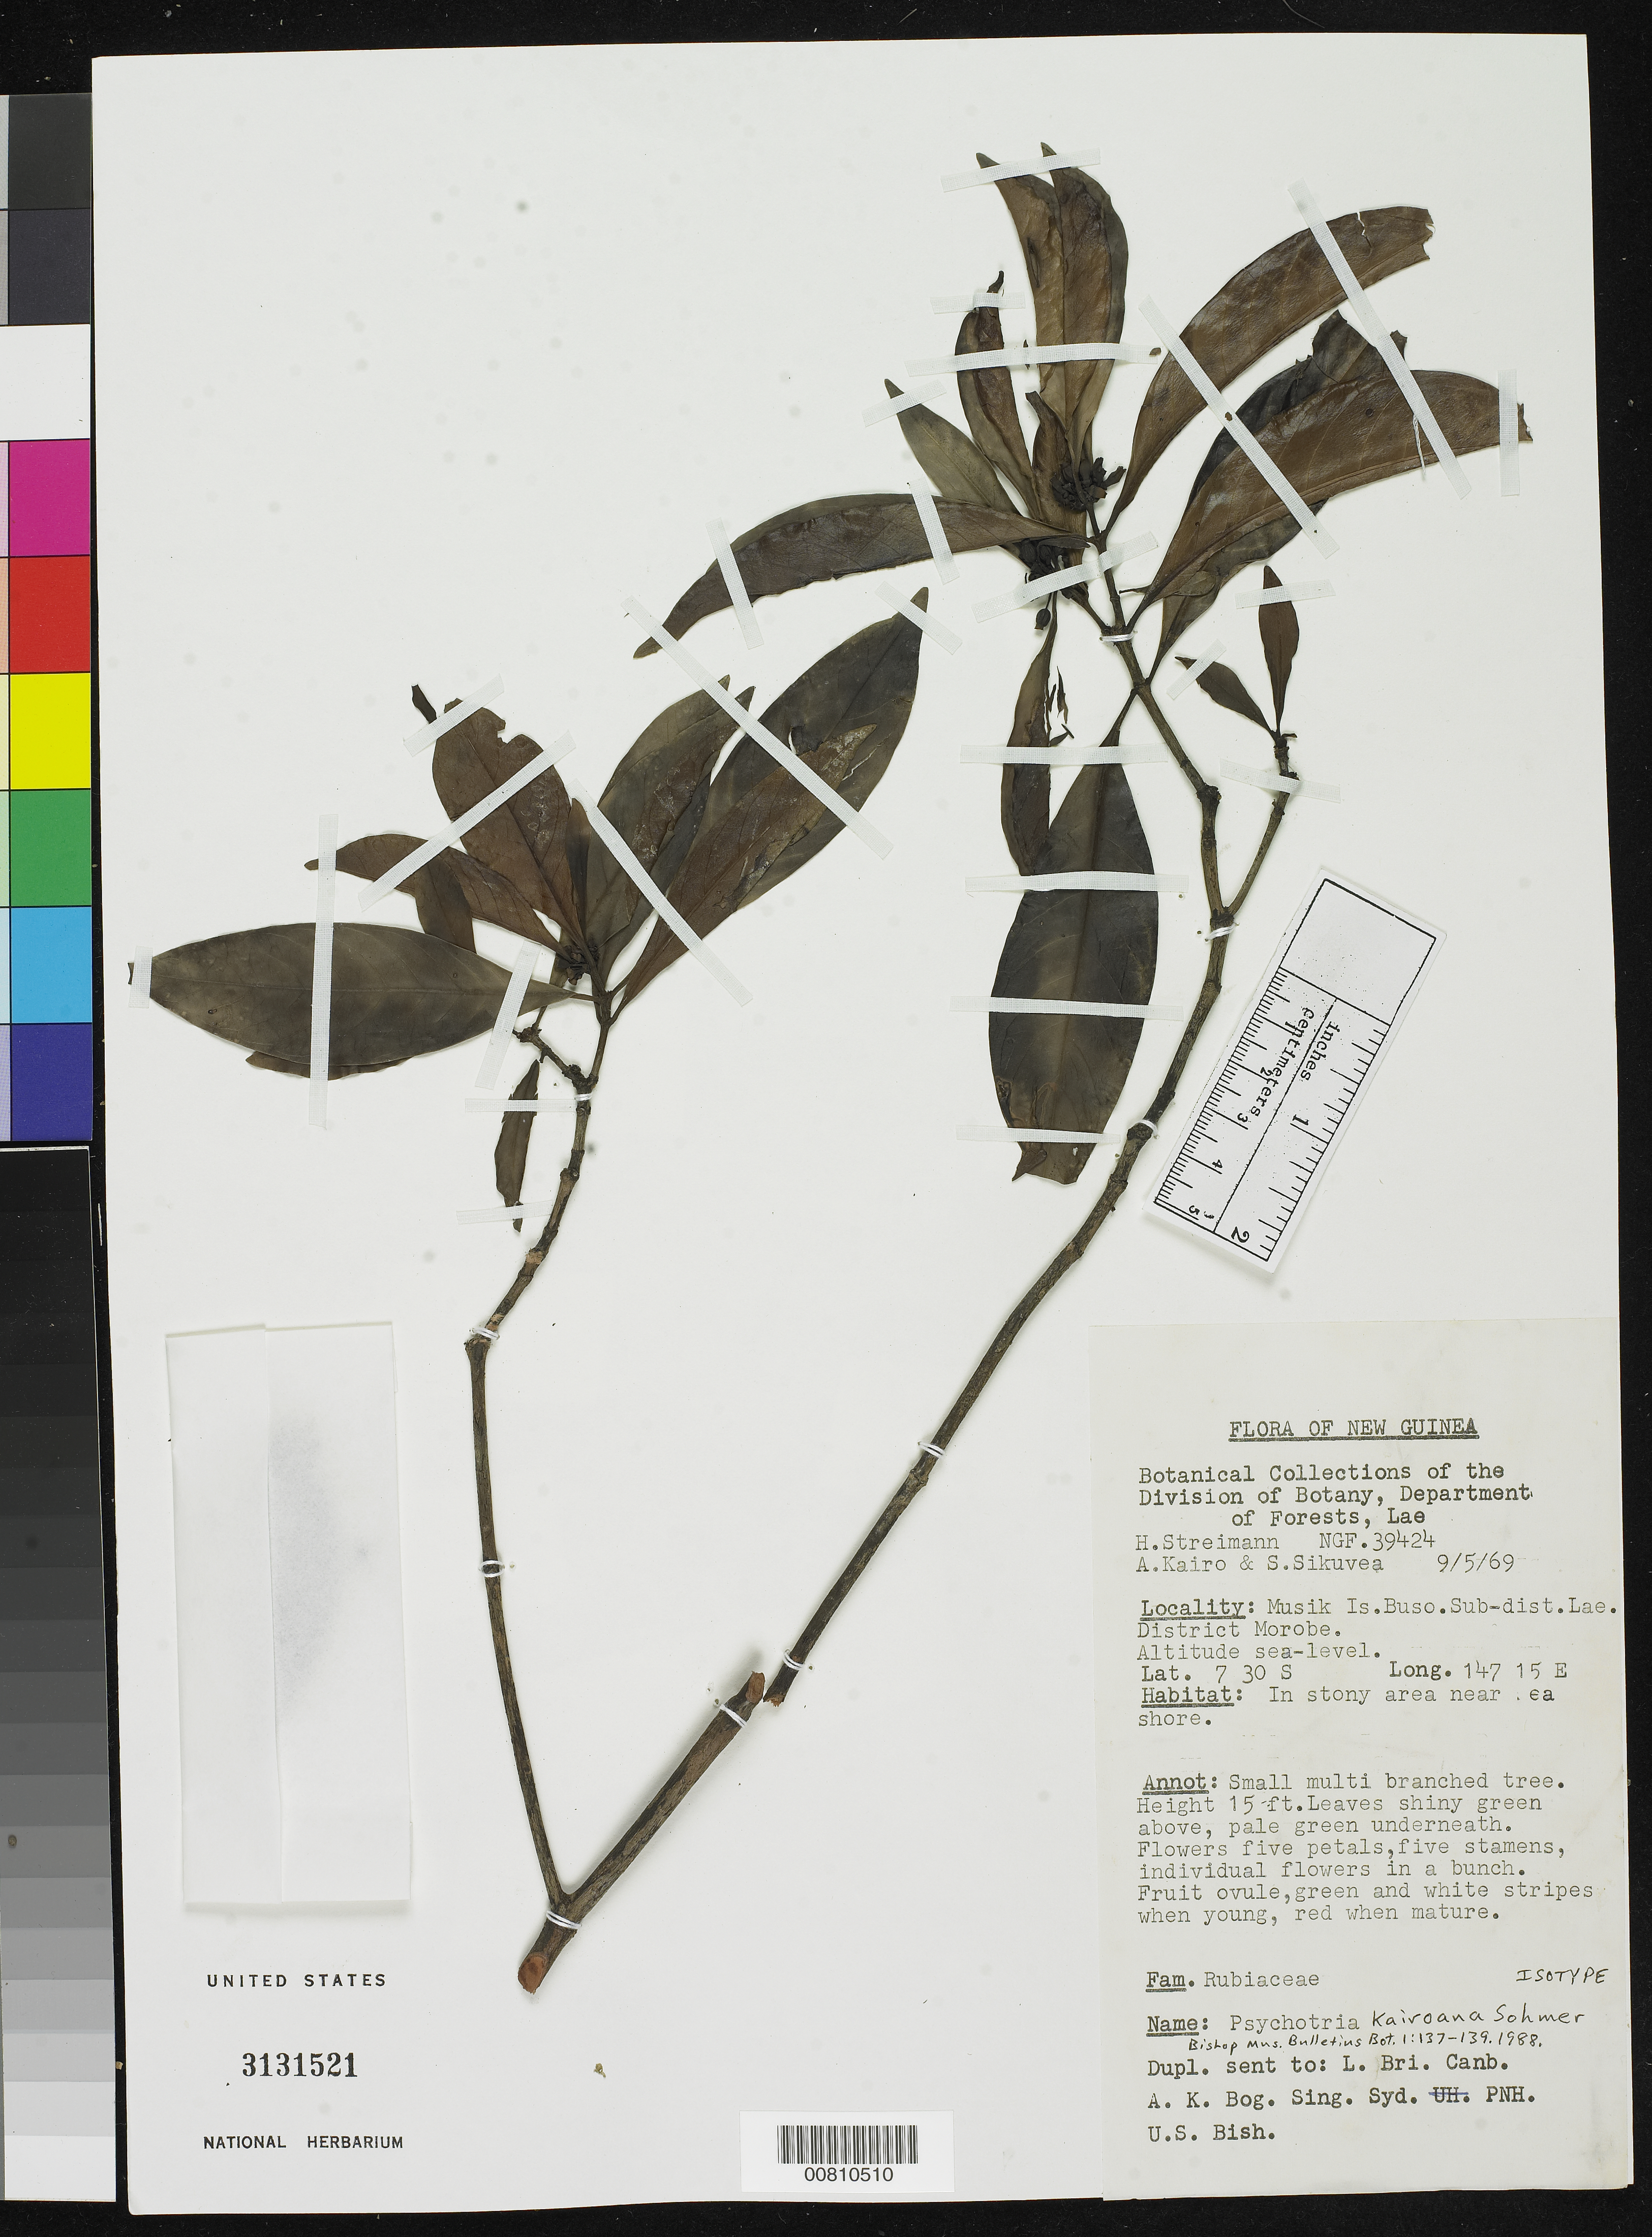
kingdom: Plantae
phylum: Tracheophyta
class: Magnoliopsida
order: Gentianales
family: Rubiaceae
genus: Psychotria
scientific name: Psychotria kairoana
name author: Sohmer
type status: Isotype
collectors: H. Streimann, A. Kairo & S. Sikuvea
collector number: NGF 39424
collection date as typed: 09 May 1969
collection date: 1969-05-09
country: Papua New Guinea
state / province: Morobe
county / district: Lae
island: Musik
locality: Musik Is. Buso.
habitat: In stony area near sea shore.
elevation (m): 0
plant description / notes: Holotype at LAE.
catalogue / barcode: US 3131521